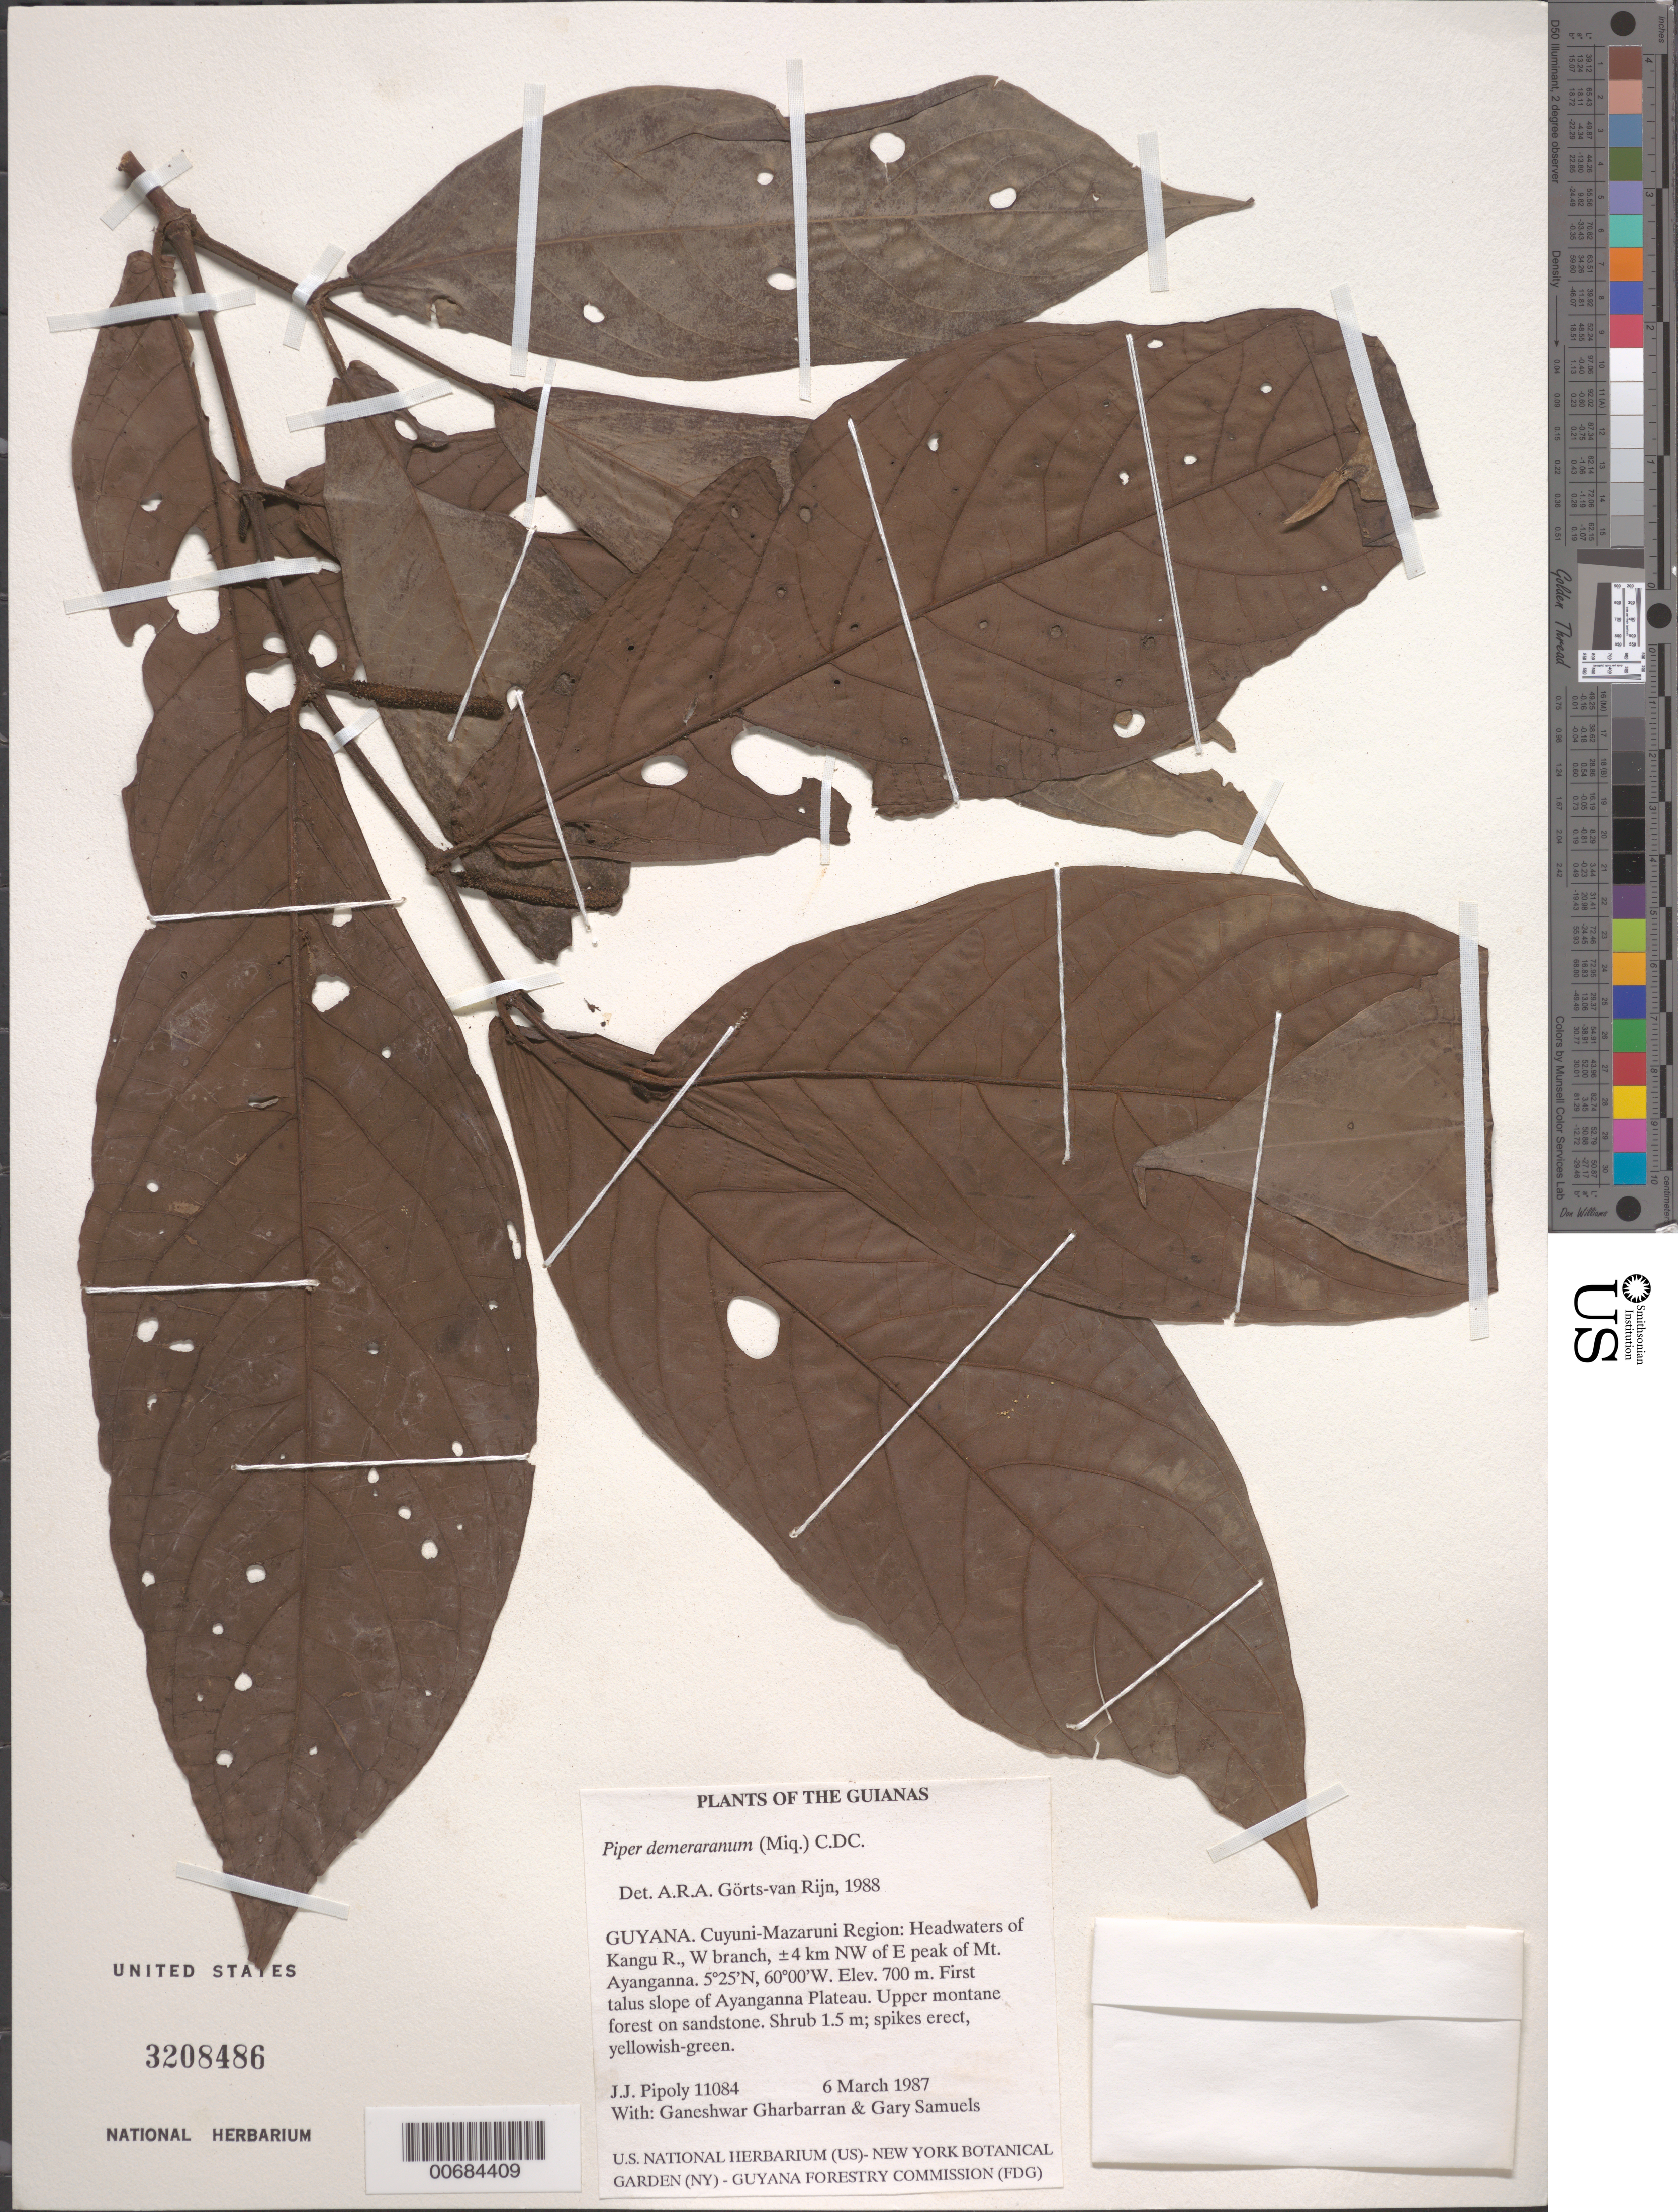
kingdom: Plantae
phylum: Tracheophyta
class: Magnoliopsida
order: Piperales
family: Piperaceae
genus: Piper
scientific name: Piper demeraranum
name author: (Miq.) C. DC.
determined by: Görts-van Rijn, A. R. A.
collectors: J. J. Pipoly, G. Gharbarran & G. Samuels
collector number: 11084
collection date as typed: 6 March 1987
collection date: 1987-03-06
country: Guyana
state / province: Cuyuni-Mazaruni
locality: Headwaters of Kangu R., W branch; ±4 km NW of E peak of Mt. Ayanganna. First talus slope of plateau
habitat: Upper montane forest on sandstone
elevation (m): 700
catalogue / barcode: US 3208486